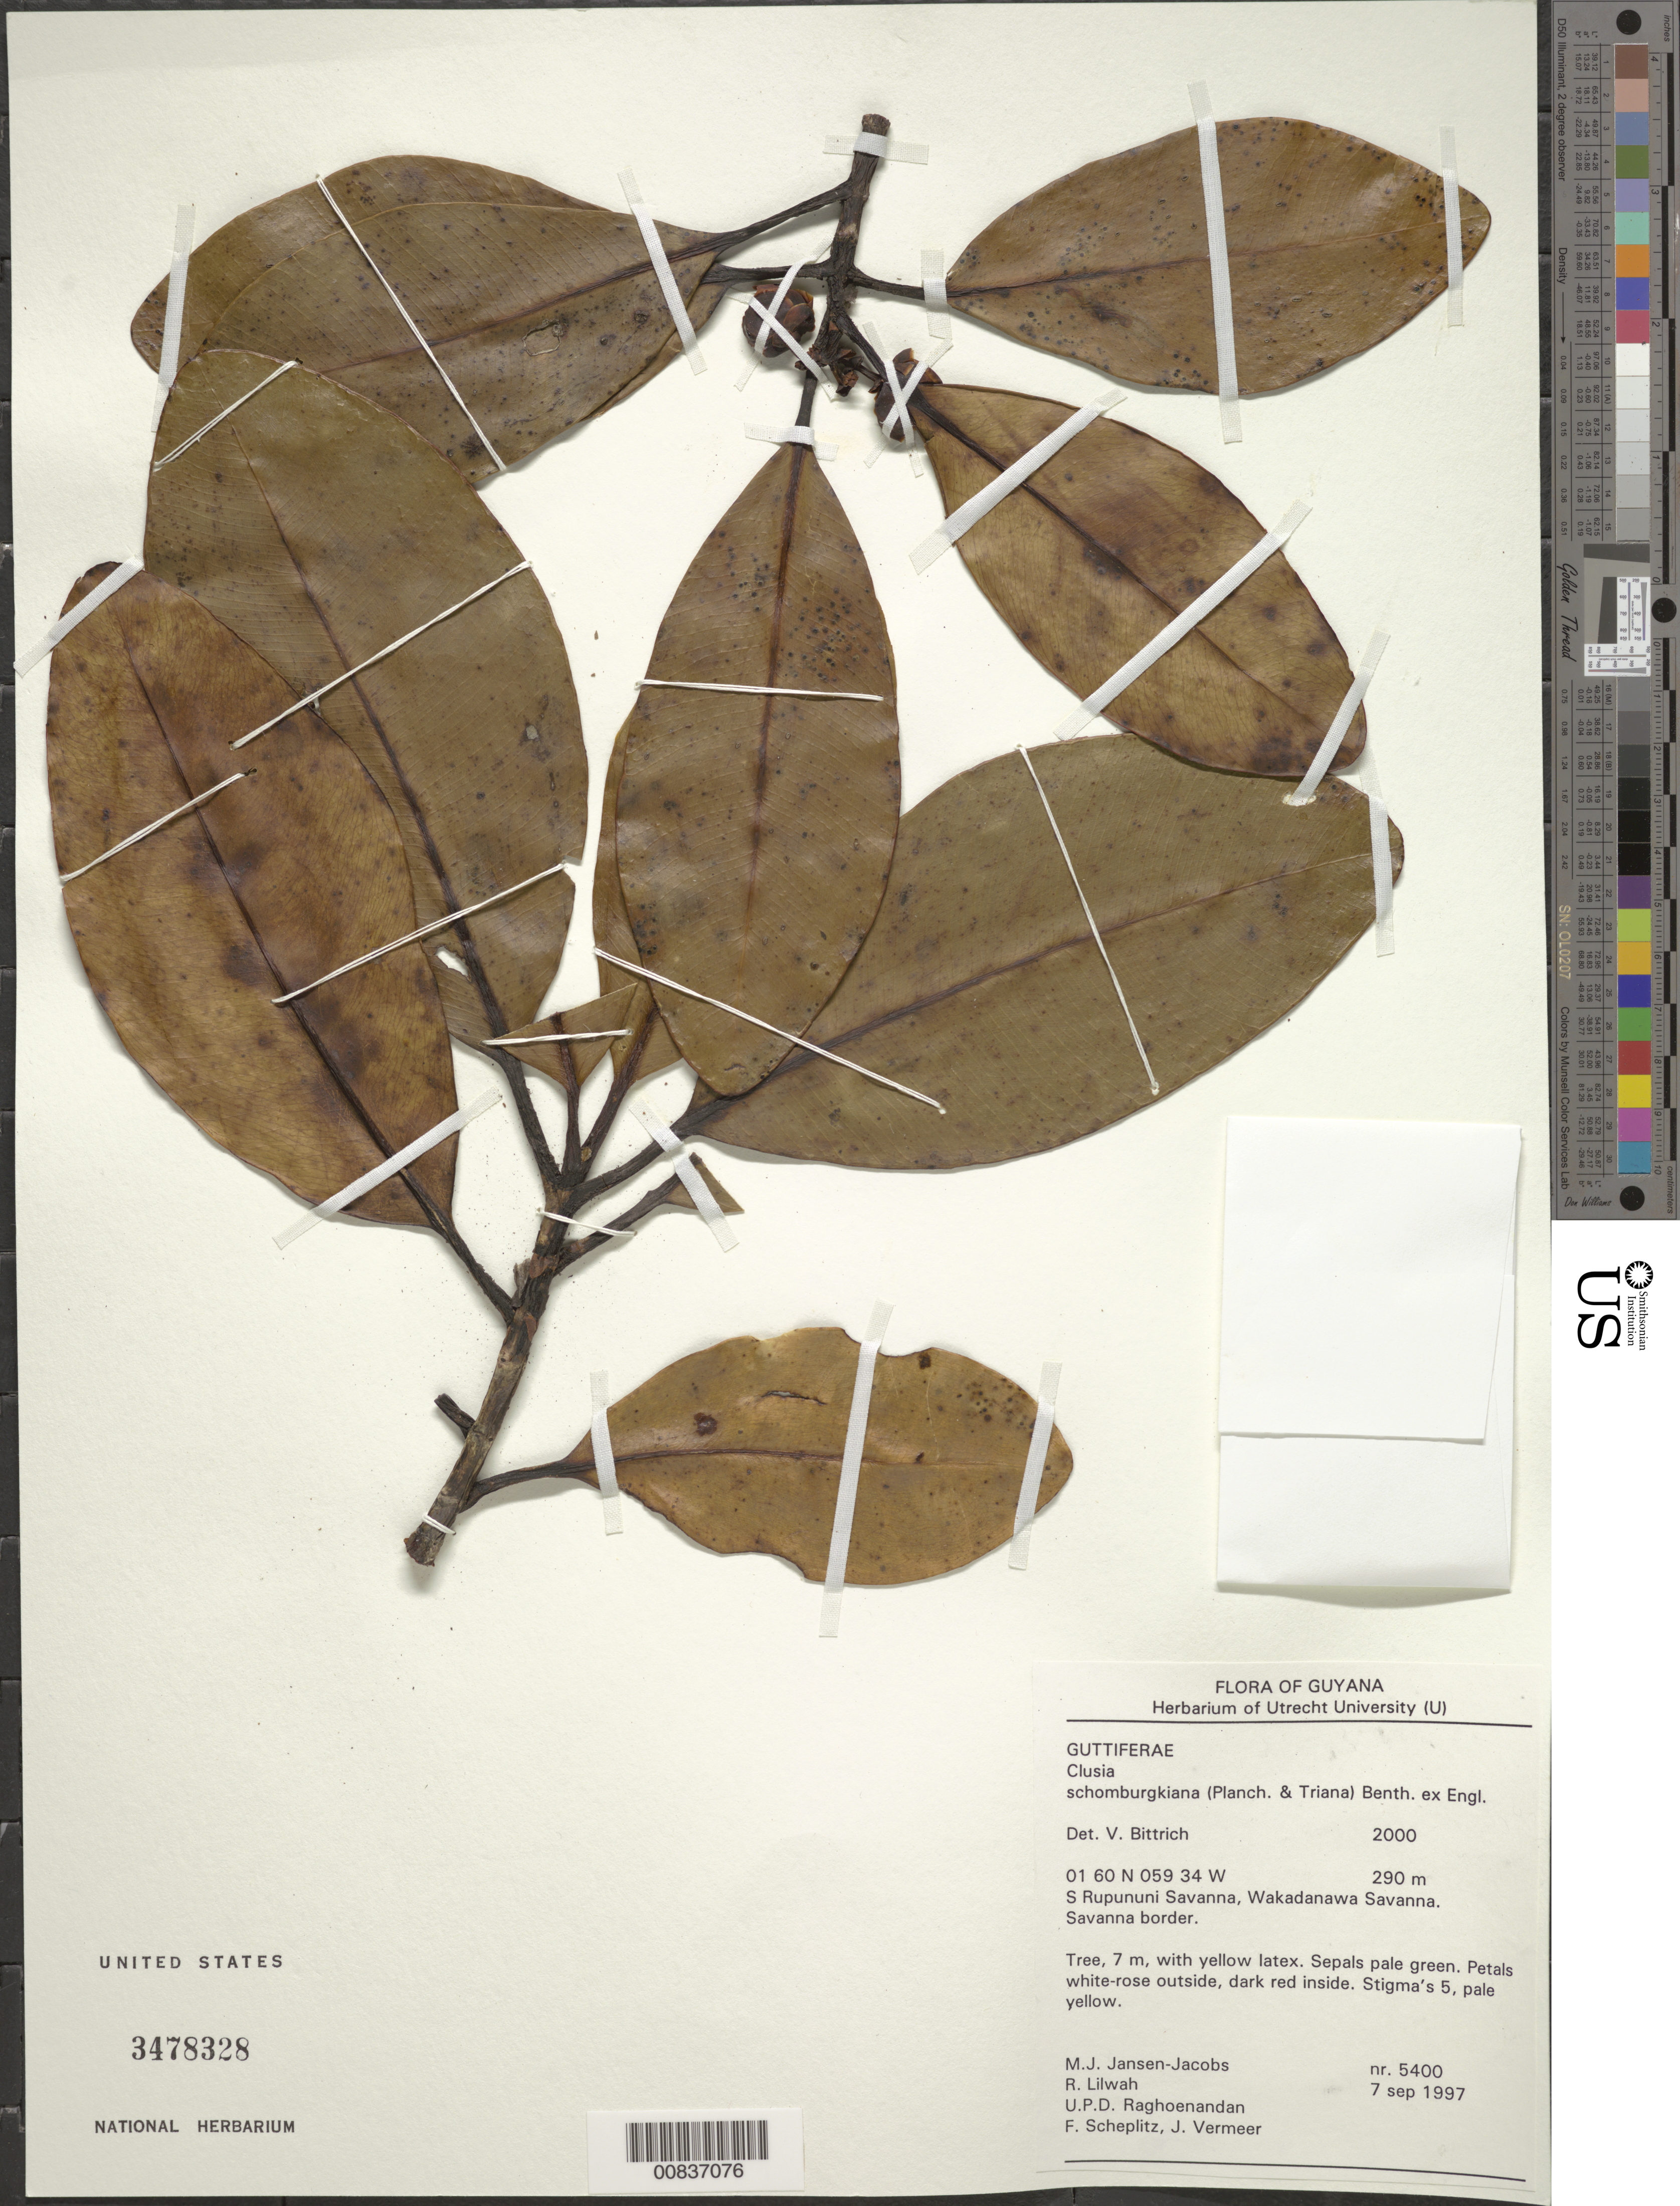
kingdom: Plantae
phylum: Tracheophyta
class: Magnoliopsida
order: Malpighiales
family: Clusiaceae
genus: Clusia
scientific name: Clusia schomburgkiana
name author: (Planch. & Triana) Benth. ex Engl.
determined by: Bittrich, V.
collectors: M. J. Jansen-Jacobs, R. Lilwah, U. Raghoenandan, F. Scheplitz & J. Vermeer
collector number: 5400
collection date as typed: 7-Sep-97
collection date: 1997-09-07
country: Guyana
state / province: U. Takutu-U. Essequibo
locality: S. Rupununi savanna, Wakadanawa Savanna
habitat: Savanna border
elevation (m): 290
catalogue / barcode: US 3478328